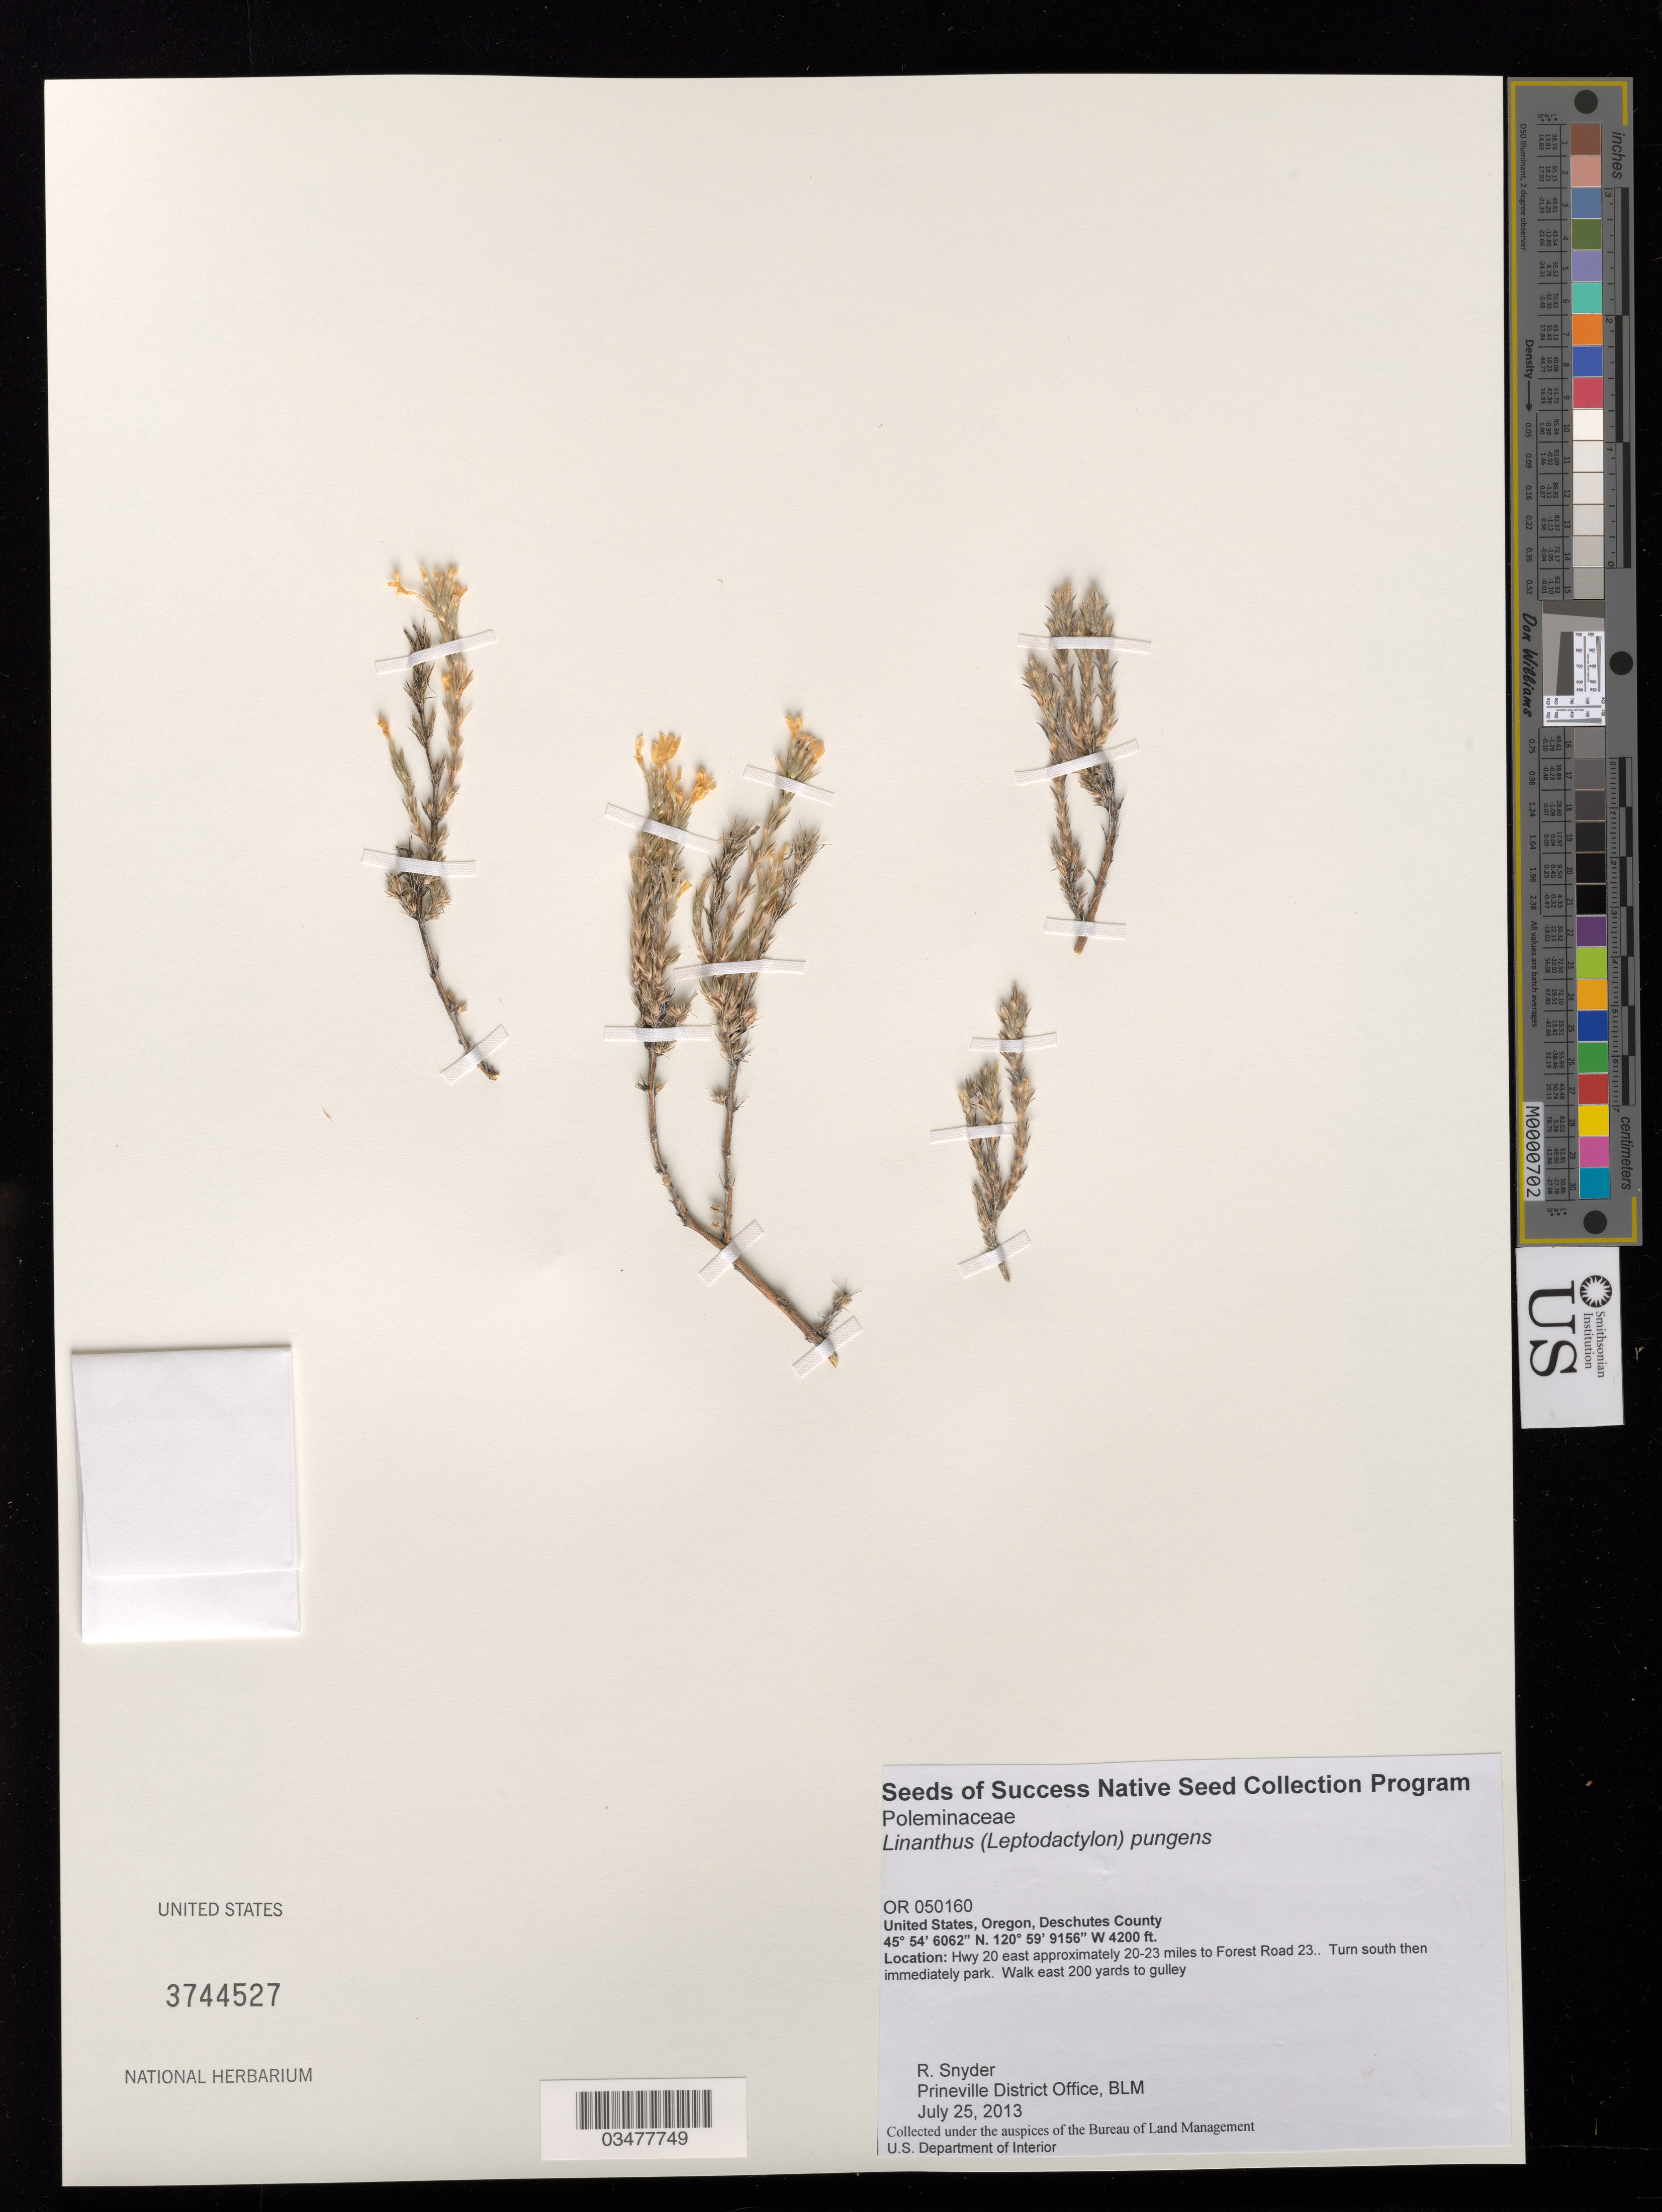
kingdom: Plantae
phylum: Tracheophyta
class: Magnoliopsida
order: Ericales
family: Polemoniaceae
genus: Linanthus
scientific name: Linanthus pungens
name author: (Torr.) J.M. Porter & L.A. Johnson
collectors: R. Snyder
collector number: OR050-160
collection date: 2013-07-25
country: United States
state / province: Oregon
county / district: Deschutes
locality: Hwy 20 E 20-23 mi. to Forest Rd 23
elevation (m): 1280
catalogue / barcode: US 3744527